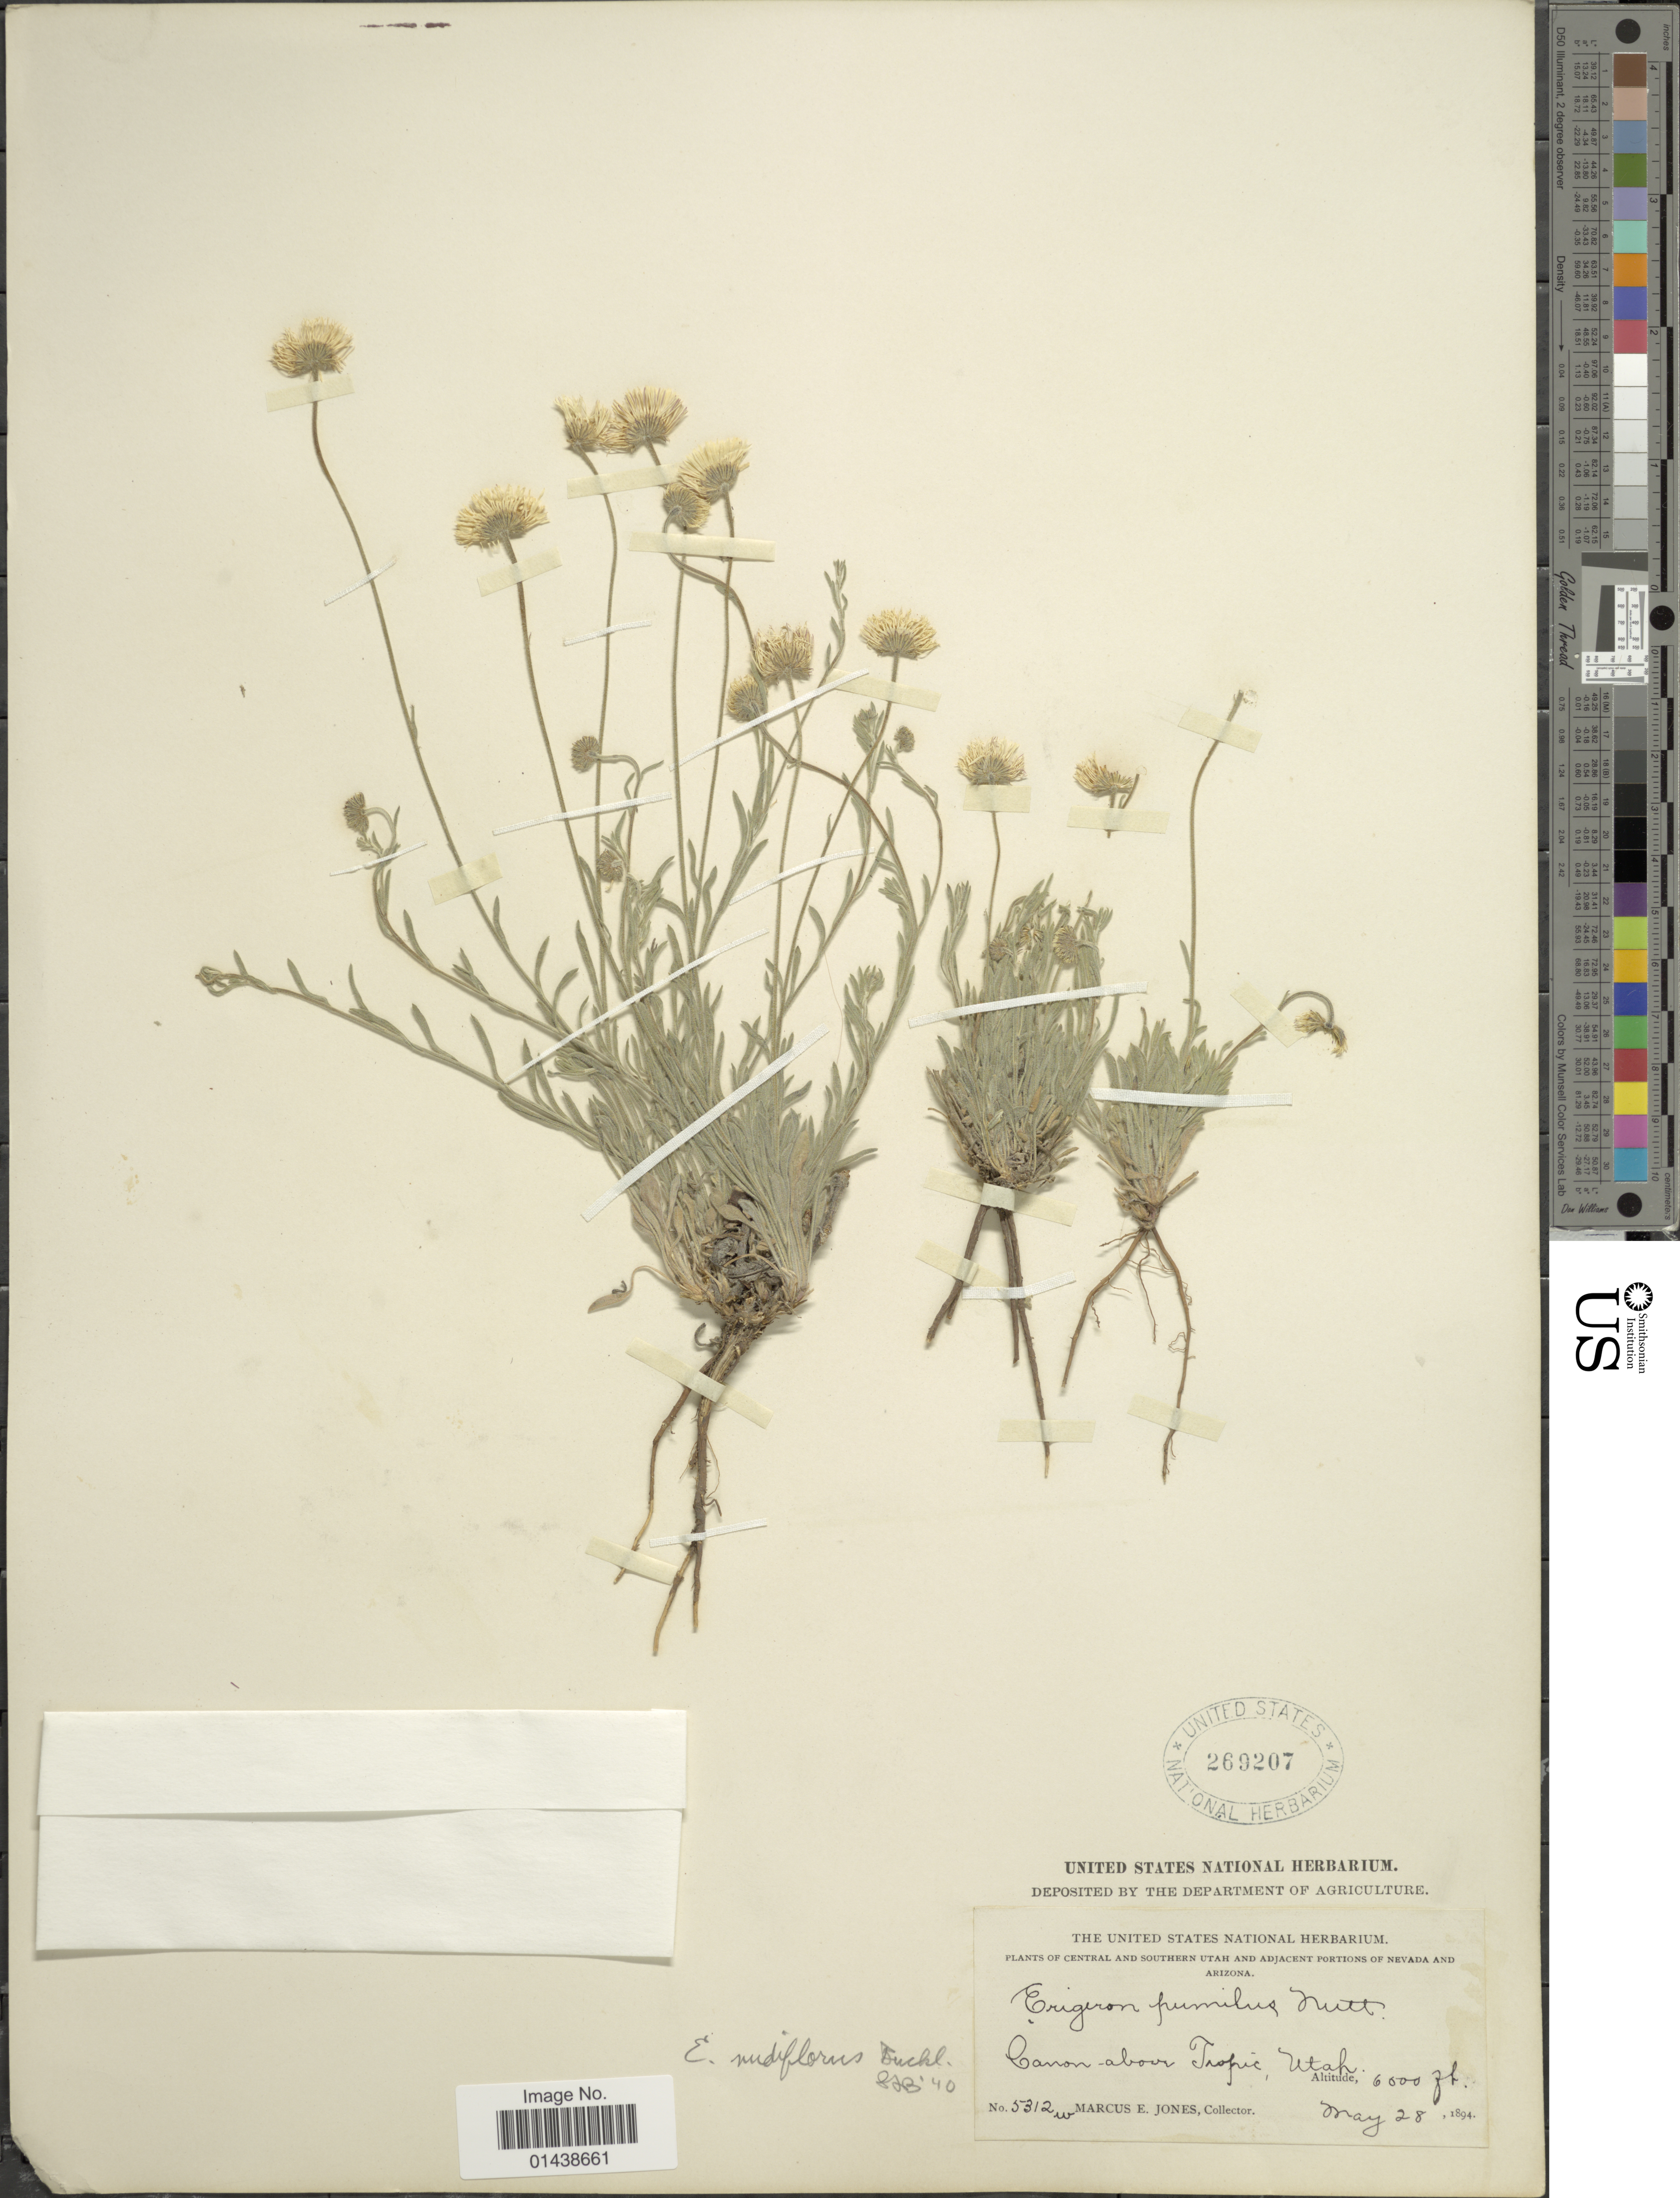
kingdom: Plantae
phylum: Tracheophyta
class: Magnoliopsida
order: Asterales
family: Asteraceae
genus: Erigeron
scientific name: Erigeron nudiflorus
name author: Buckley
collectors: M. E. Jones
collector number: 5312w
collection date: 1894-05-28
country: United States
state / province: Utah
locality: Central and southern Utah. Canon -above Tropic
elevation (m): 1981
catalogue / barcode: US 269207